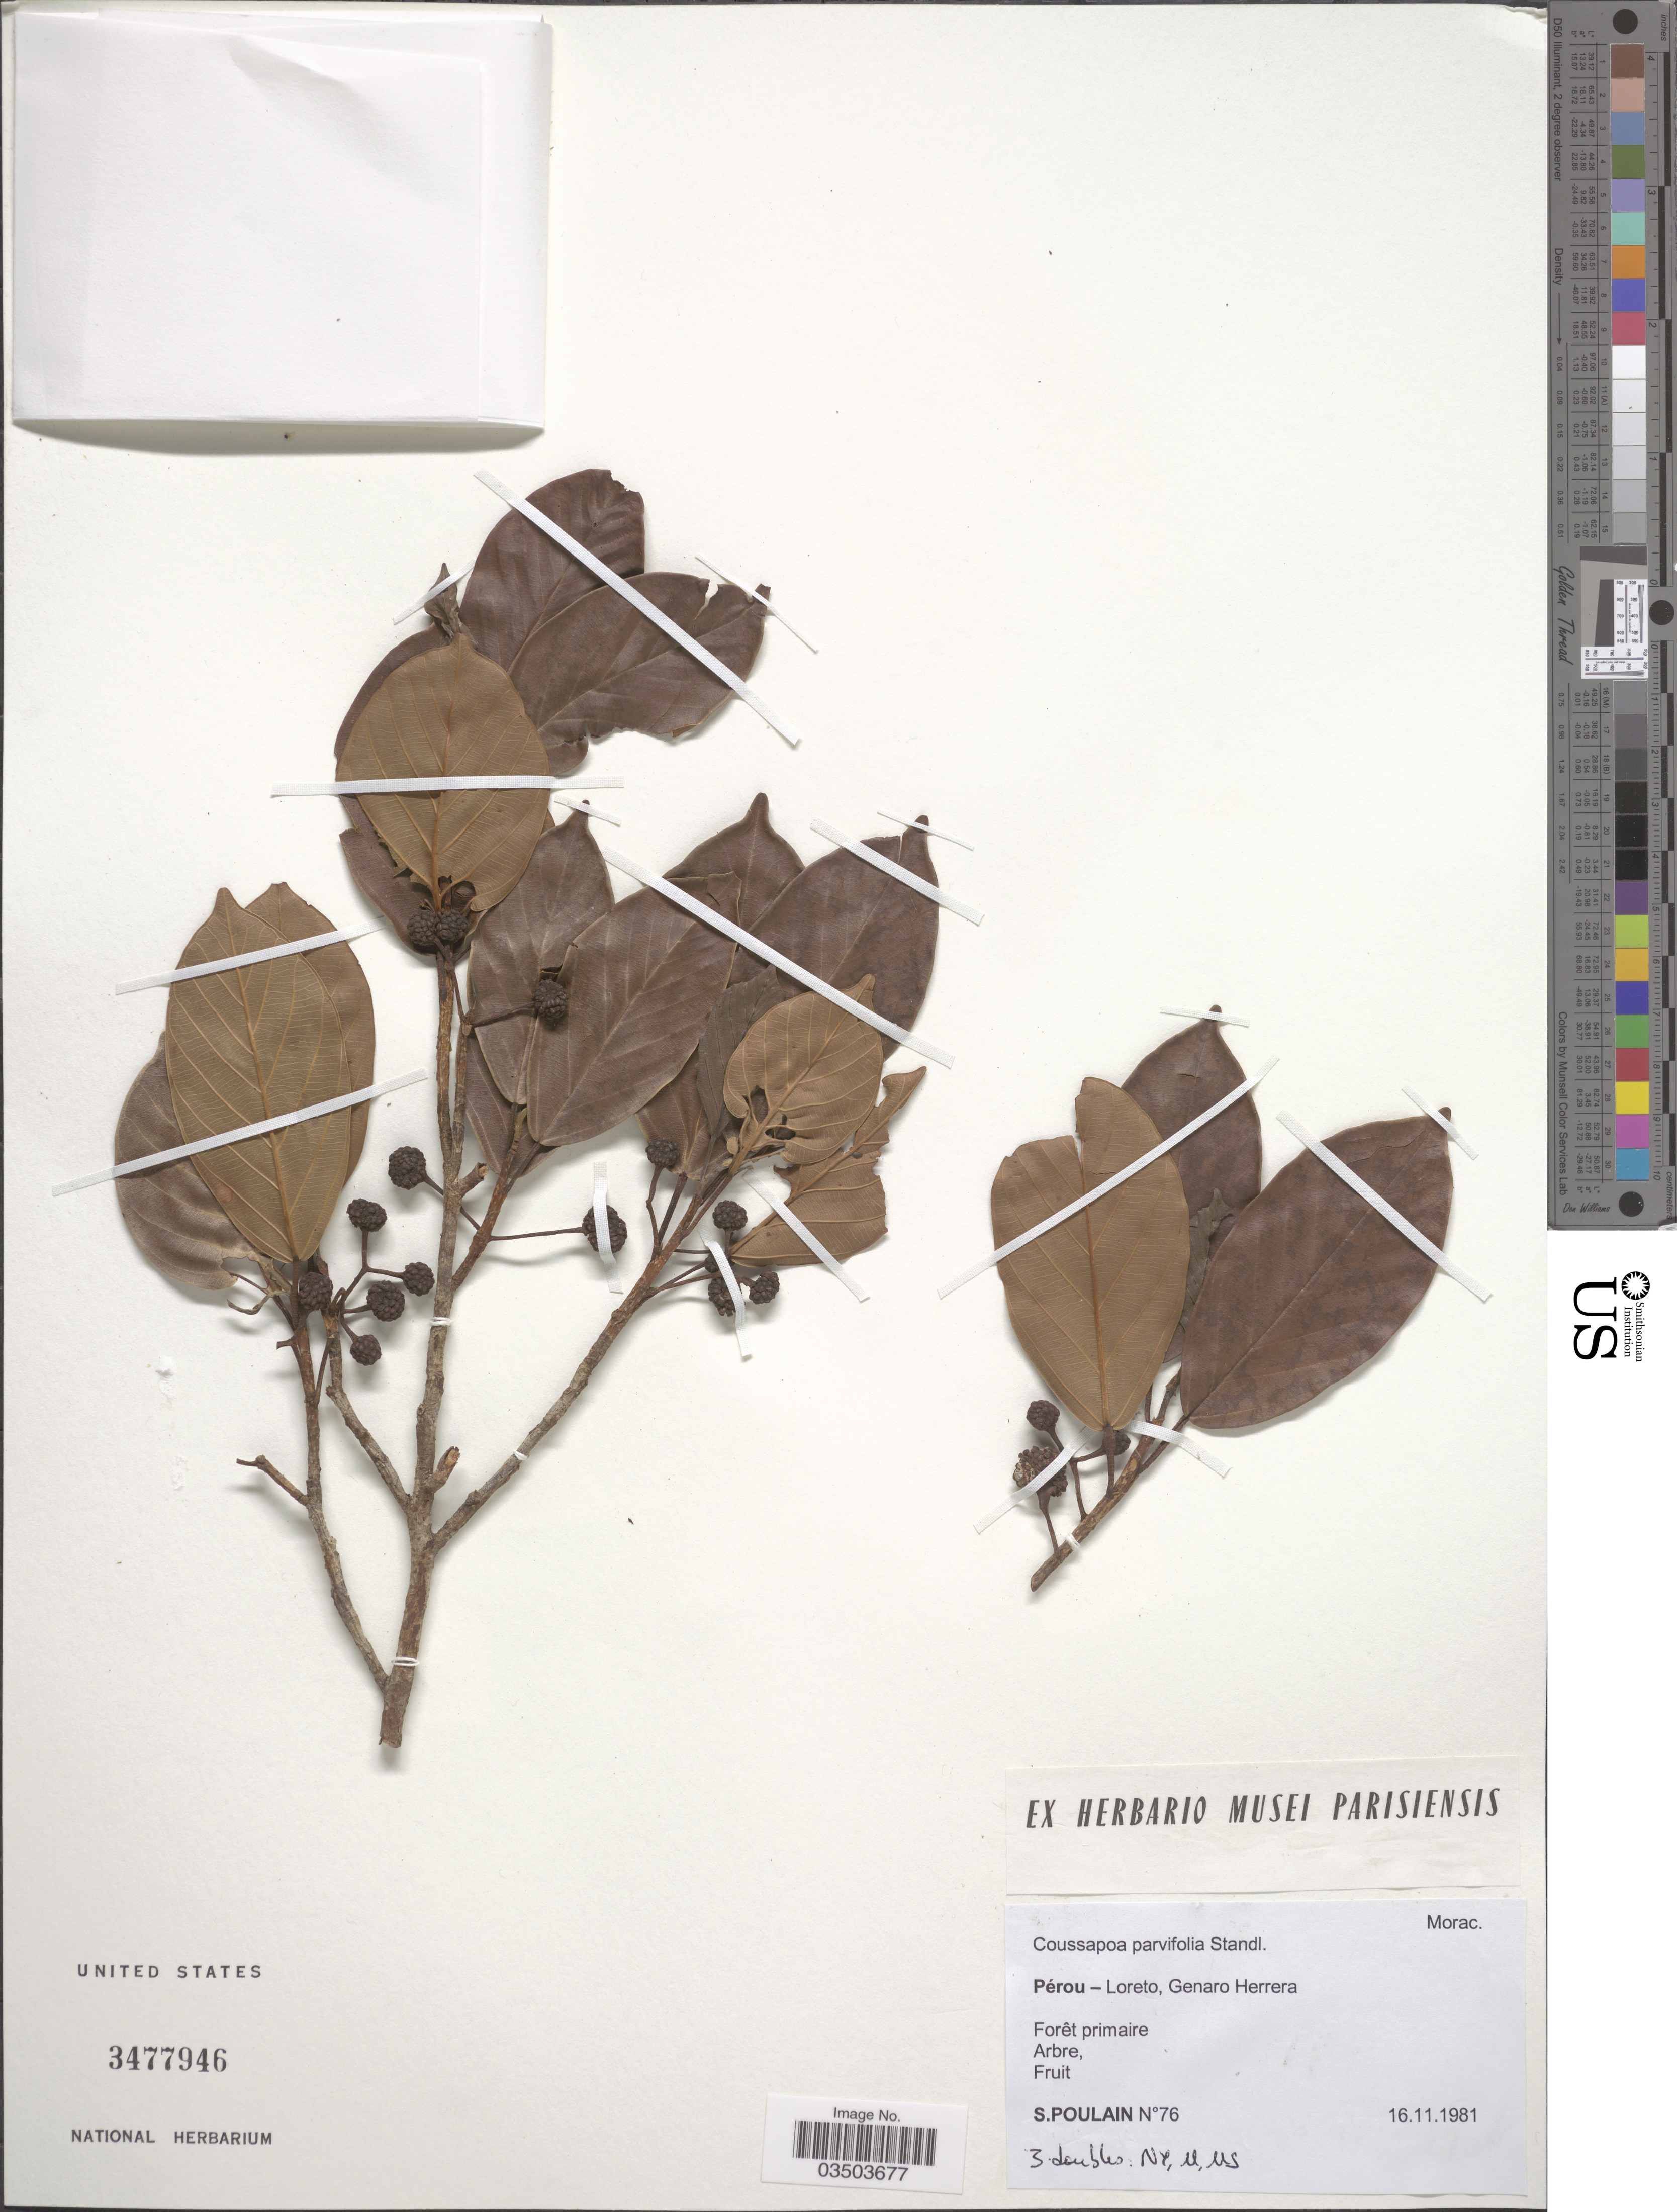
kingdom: Plantae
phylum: Tracheophyta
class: Magnoliopsida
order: Rosales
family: Urticaceae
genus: Coussapoa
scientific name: Coussapoa parvifolia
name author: Standl.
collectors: S. Poulain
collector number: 76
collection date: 1981-11-16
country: Peru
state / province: Loreto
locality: Genaro Herrera.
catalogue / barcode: US 3477946